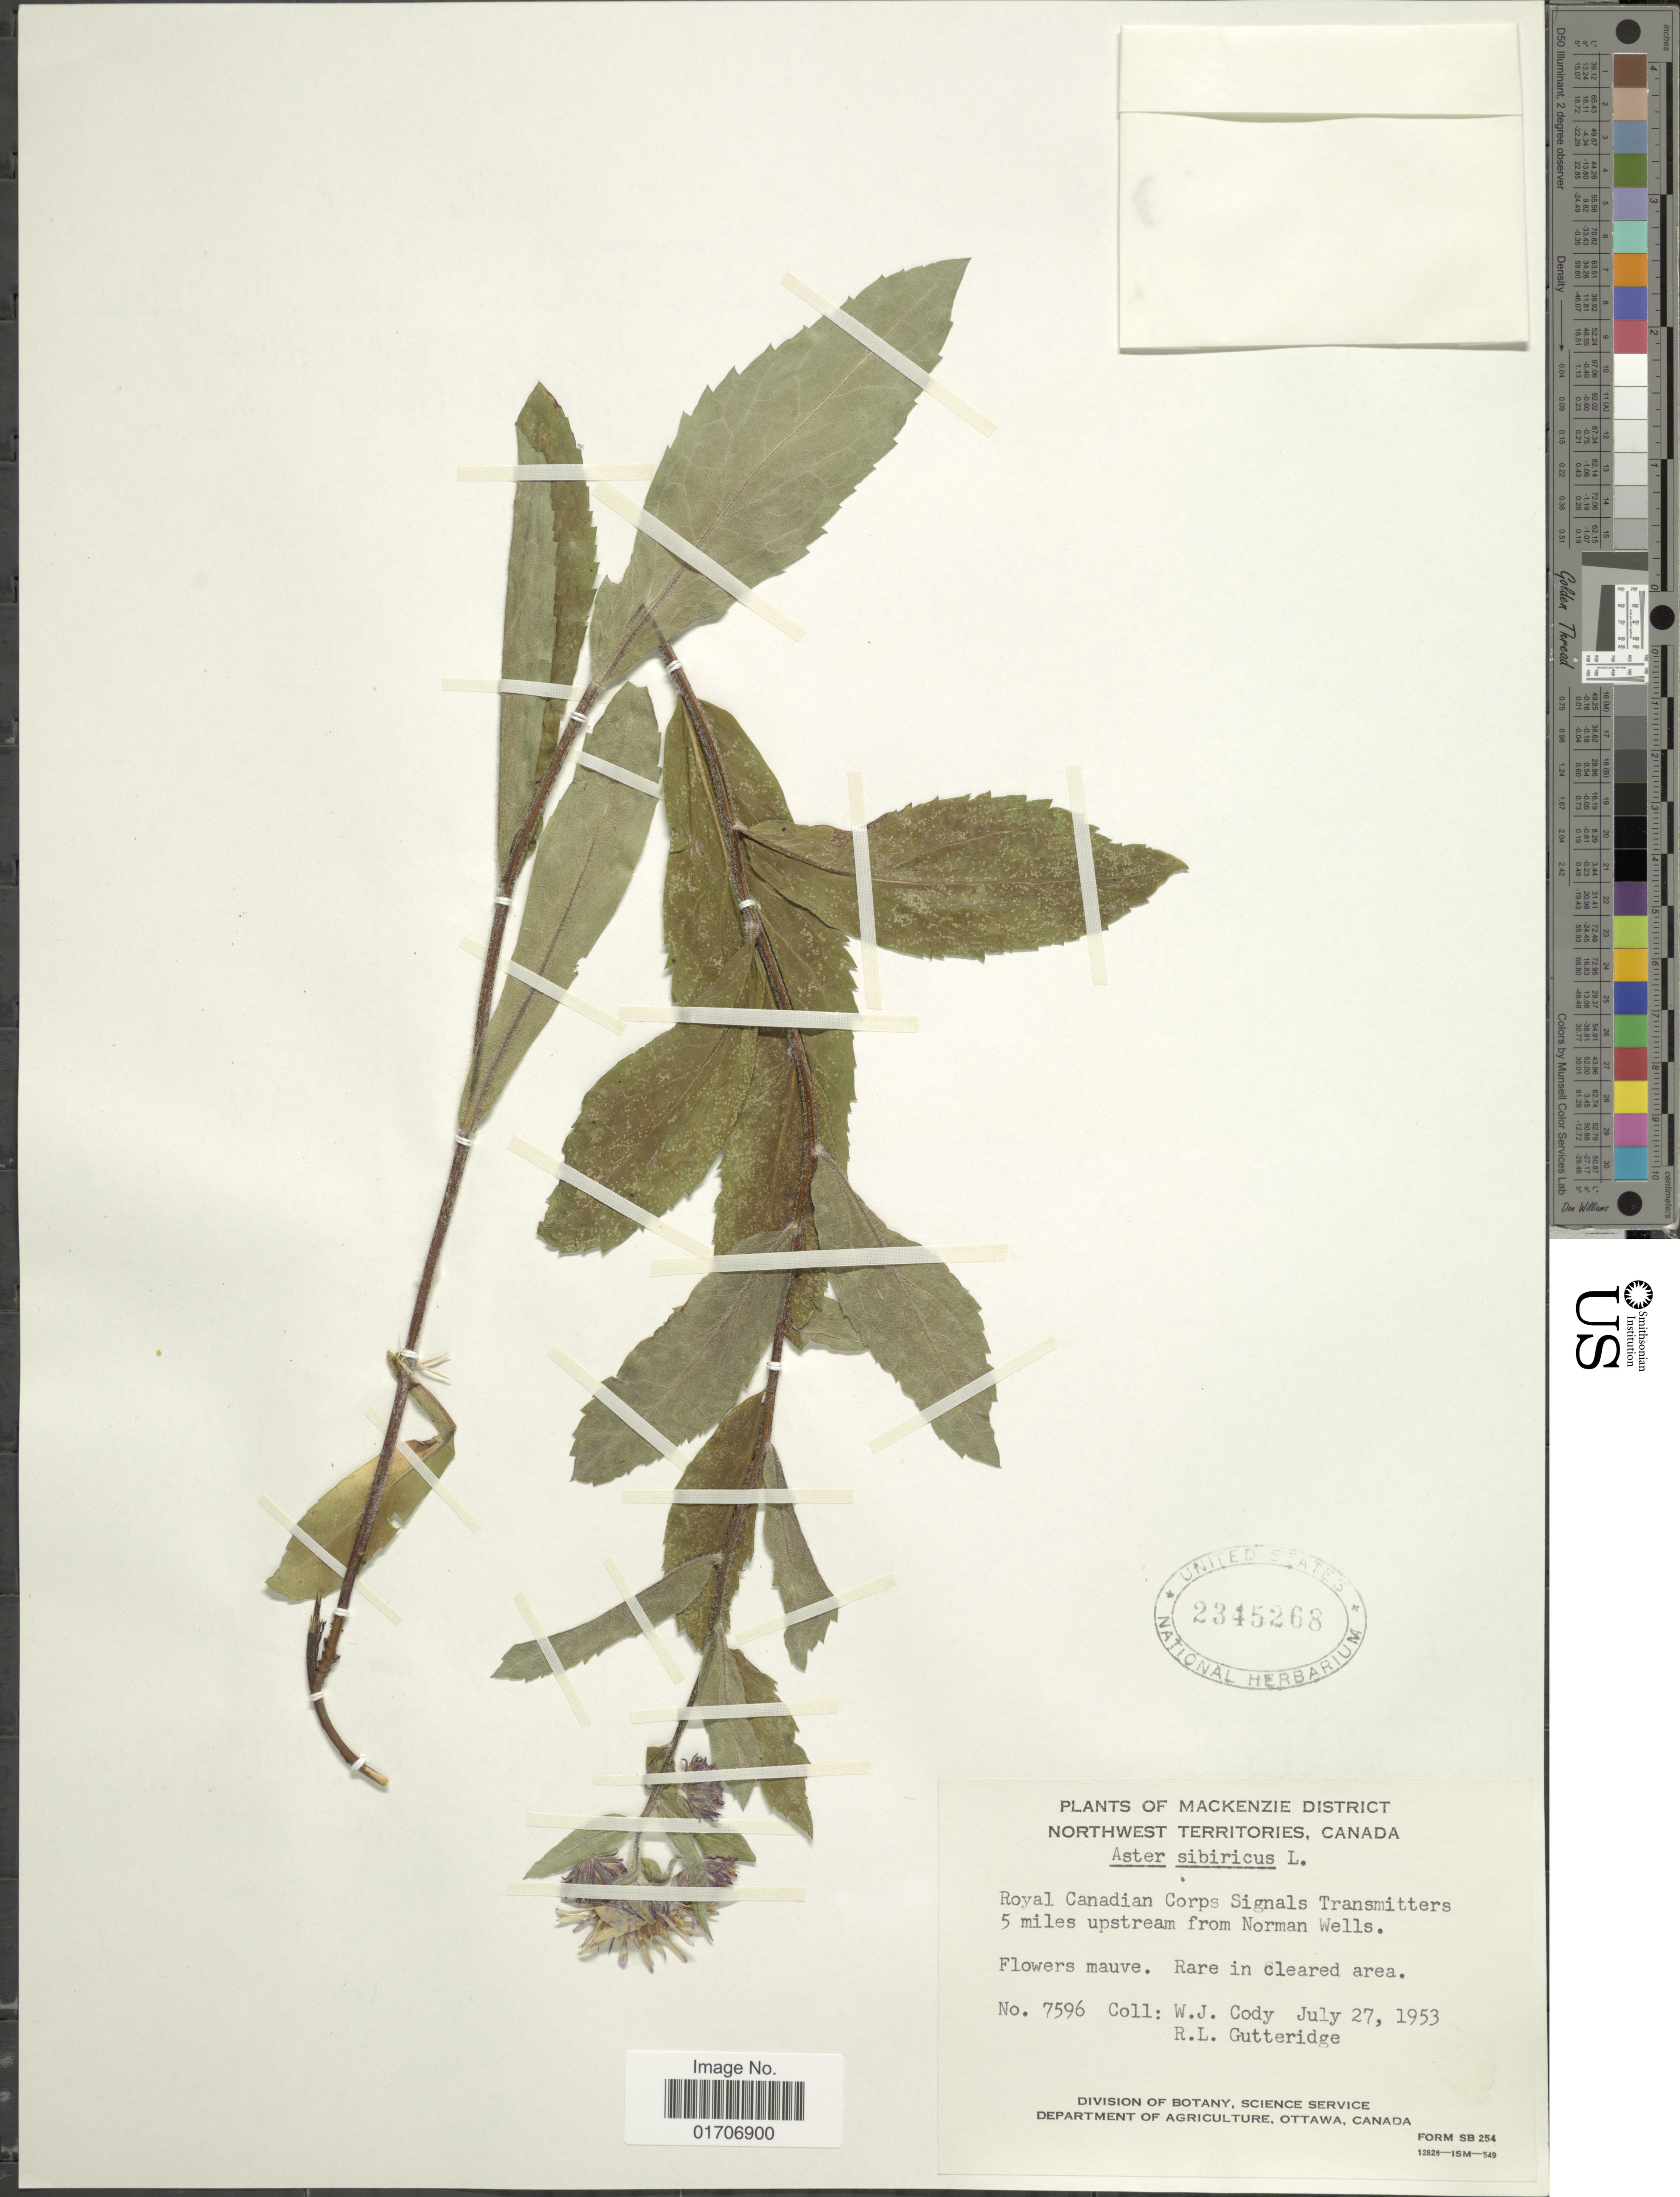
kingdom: Plantae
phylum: Tracheophyta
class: Magnoliopsida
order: Asterales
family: Asteraceae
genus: Eurybia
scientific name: Eurybia sibirica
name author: (L.) G.L. Nesom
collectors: W. Cody & R. Gutteridge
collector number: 7596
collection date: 1953-07-27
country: Canada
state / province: Northwest Territories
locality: Mackenzie District. Northwest Territories, Canada. Royal Canadian Corps Signals Transmitters 5 miles upstream from Norman Wells.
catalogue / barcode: US 2345268